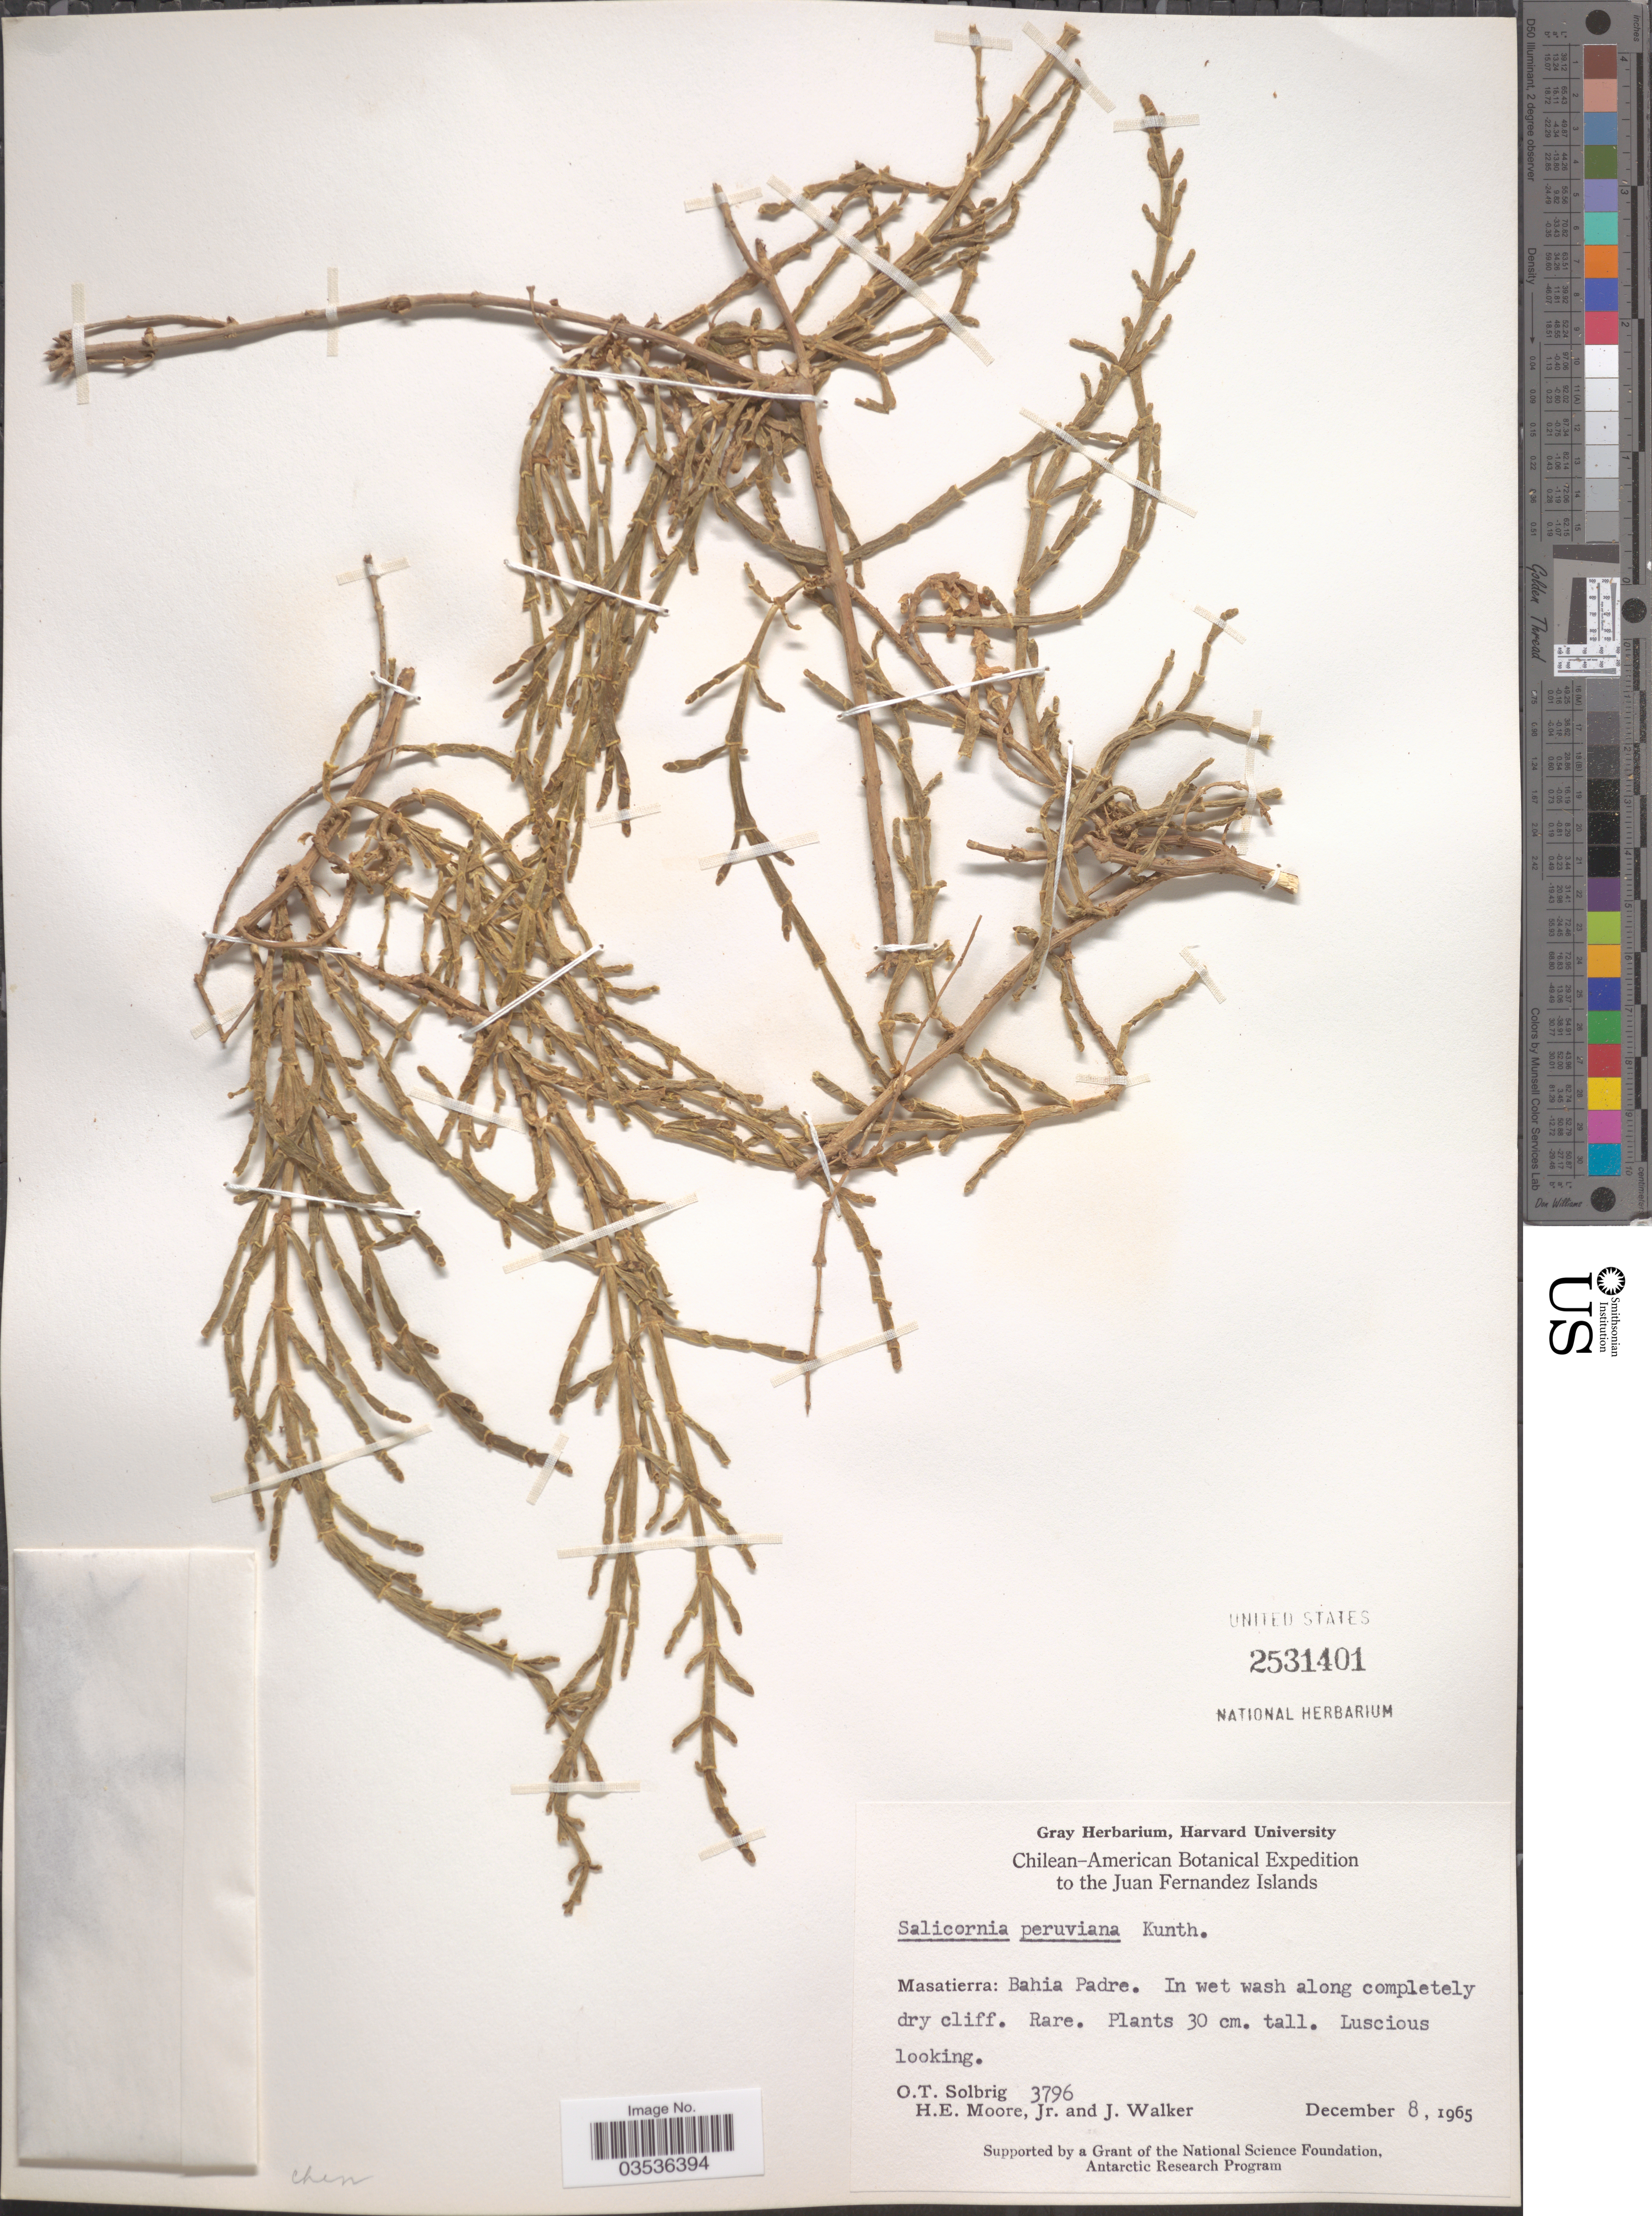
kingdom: Plantae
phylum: Tracheophyta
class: Magnoliopsida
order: Caryophyllales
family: Amaranthaceae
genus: Salicornia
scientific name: Salicornia fruticosa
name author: (L.) L.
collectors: O. T. Solbrig, H. Moore & J. Walker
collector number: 3796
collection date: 1965-12-08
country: Chile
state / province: Valparaíso (V)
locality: Juan Fernandez Islands. Masatierra: Bahia Padre.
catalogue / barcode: US 2531401